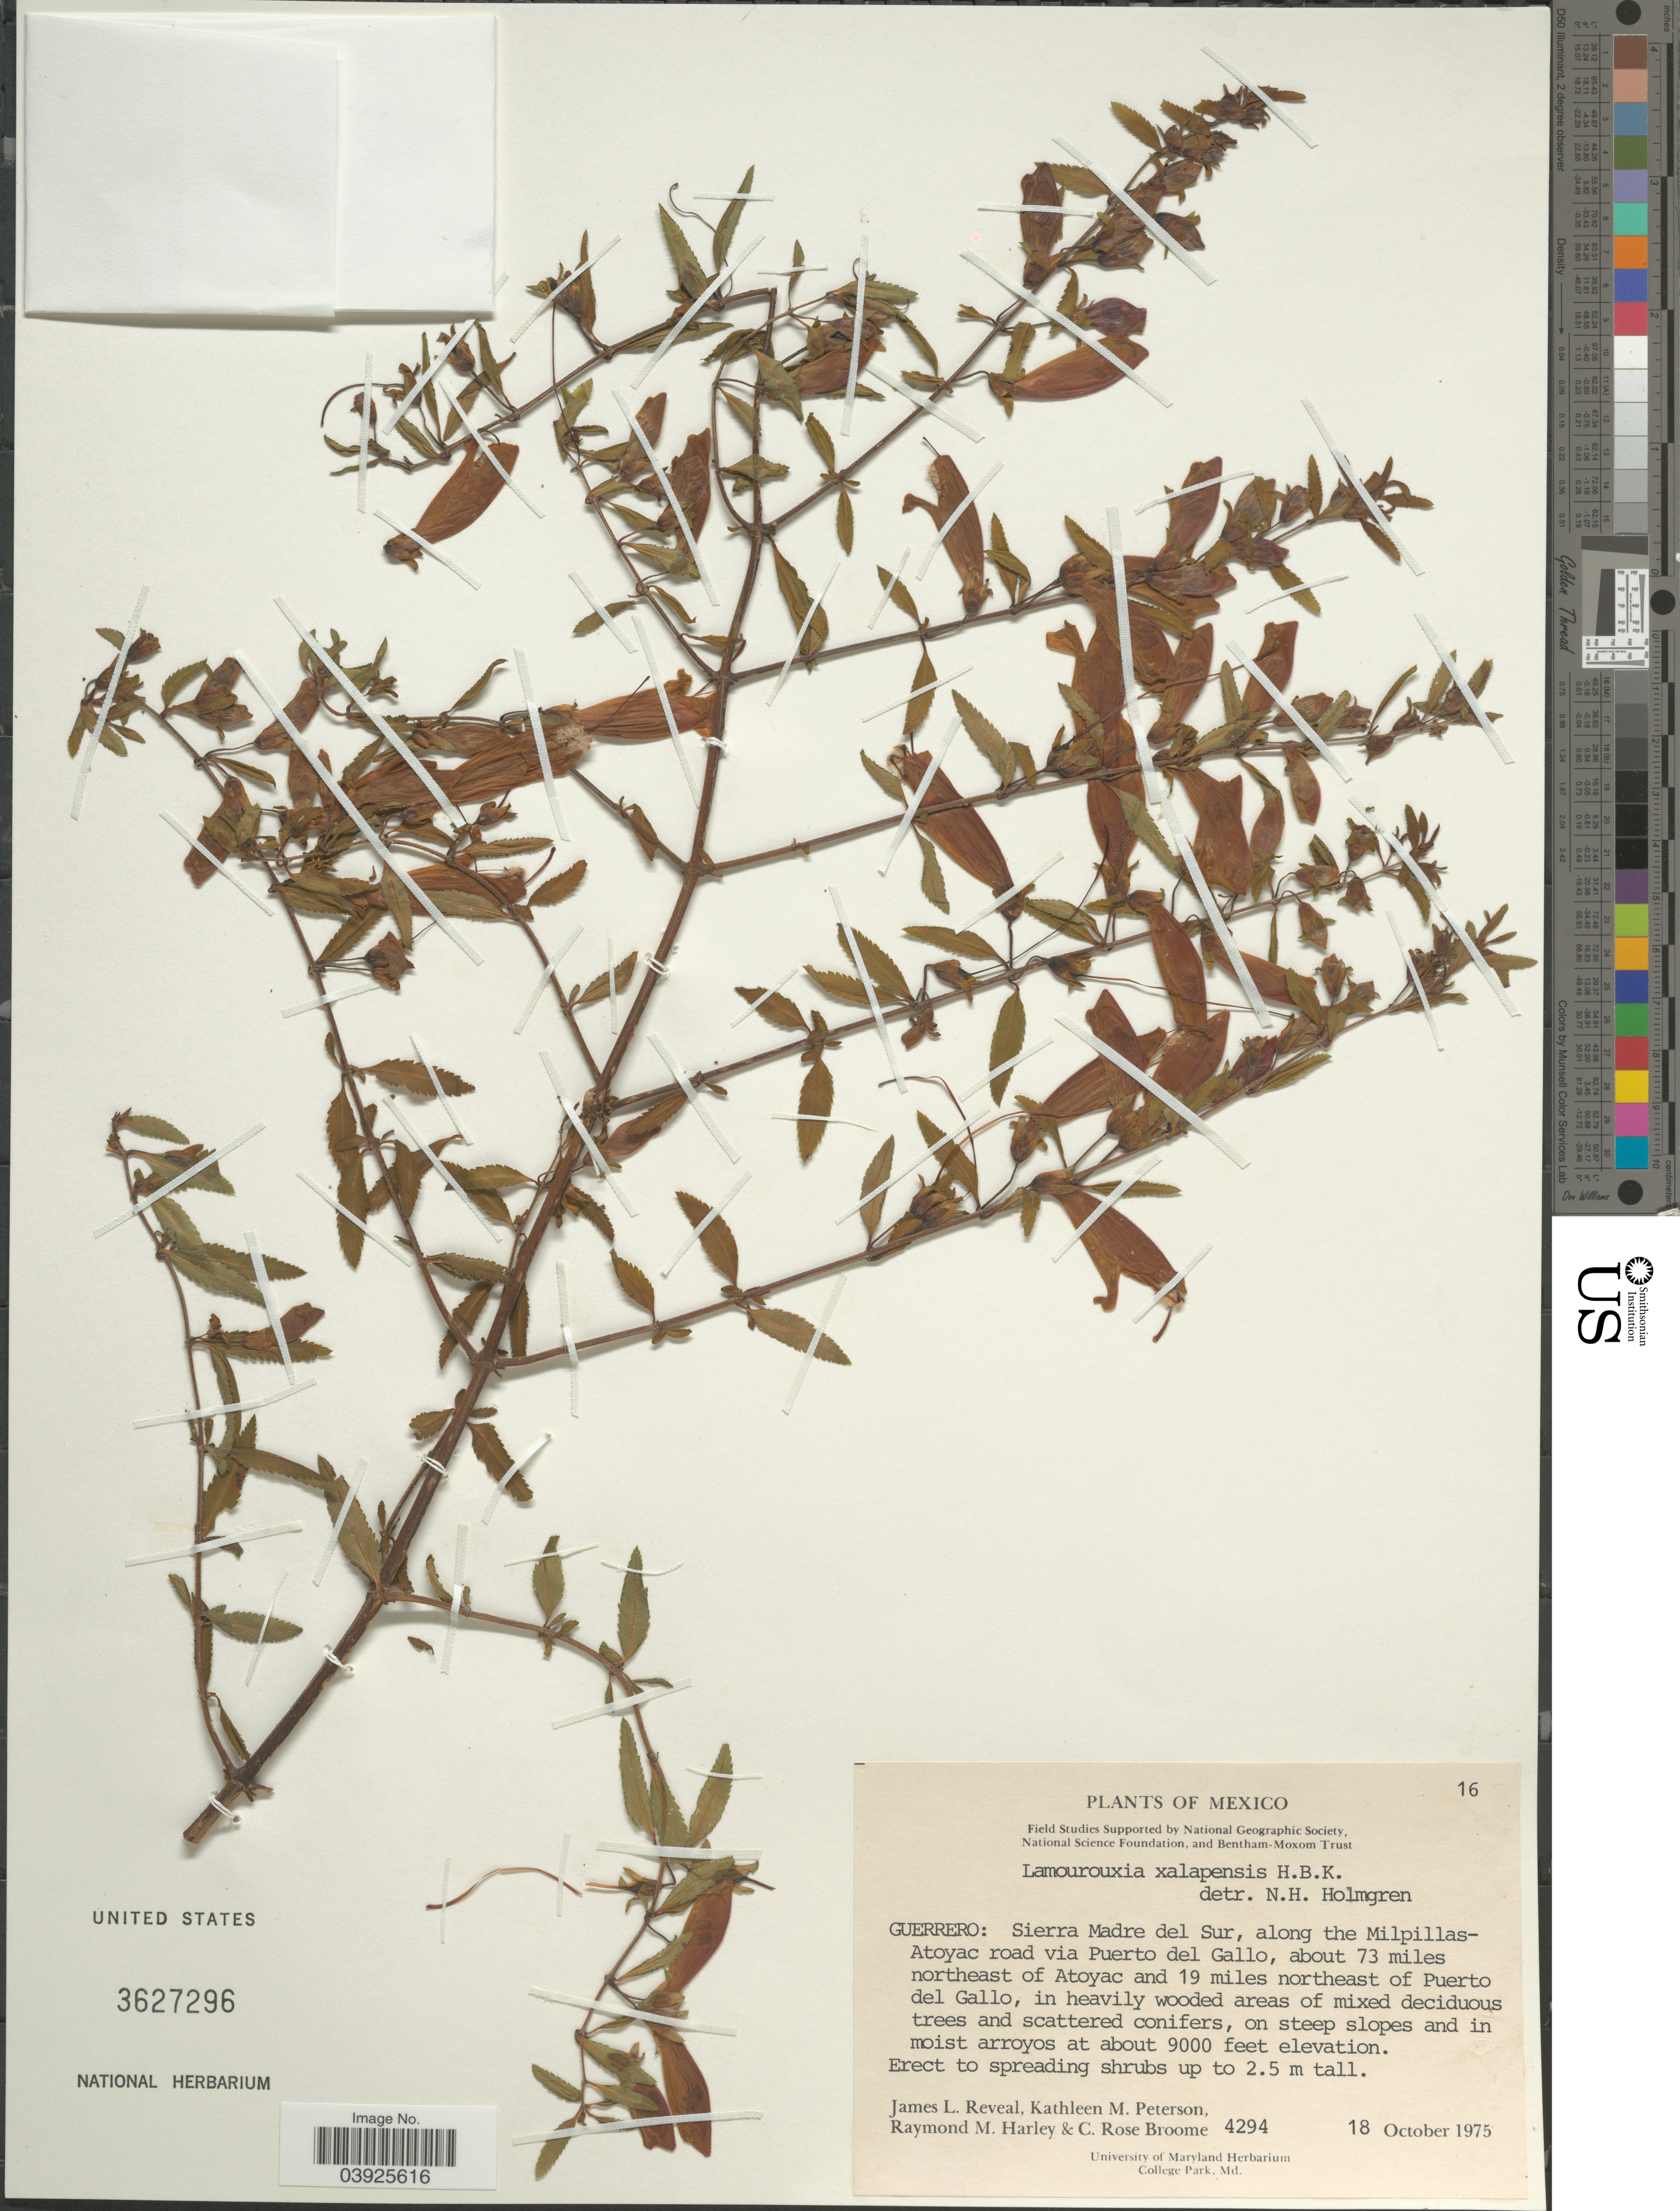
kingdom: Plantae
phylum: Tracheophyta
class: Magnoliopsida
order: Lamiales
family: Orobanchaceae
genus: Lamourouxia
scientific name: Lamourouxia xalapensis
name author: Kunth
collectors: J. L. Reveal, K. Peterson, R. M. Harley & C. R. Broome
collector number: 4294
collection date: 1975-10-18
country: Mexico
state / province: Guerrero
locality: Sierra Madre del Sur, along the Milpillas-Atoyac road via Puerto del Gallo, about 73 miles northeast of Atoyac and 19 miles northeast of Puerto del Gallo.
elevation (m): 2743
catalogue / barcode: US 3627296